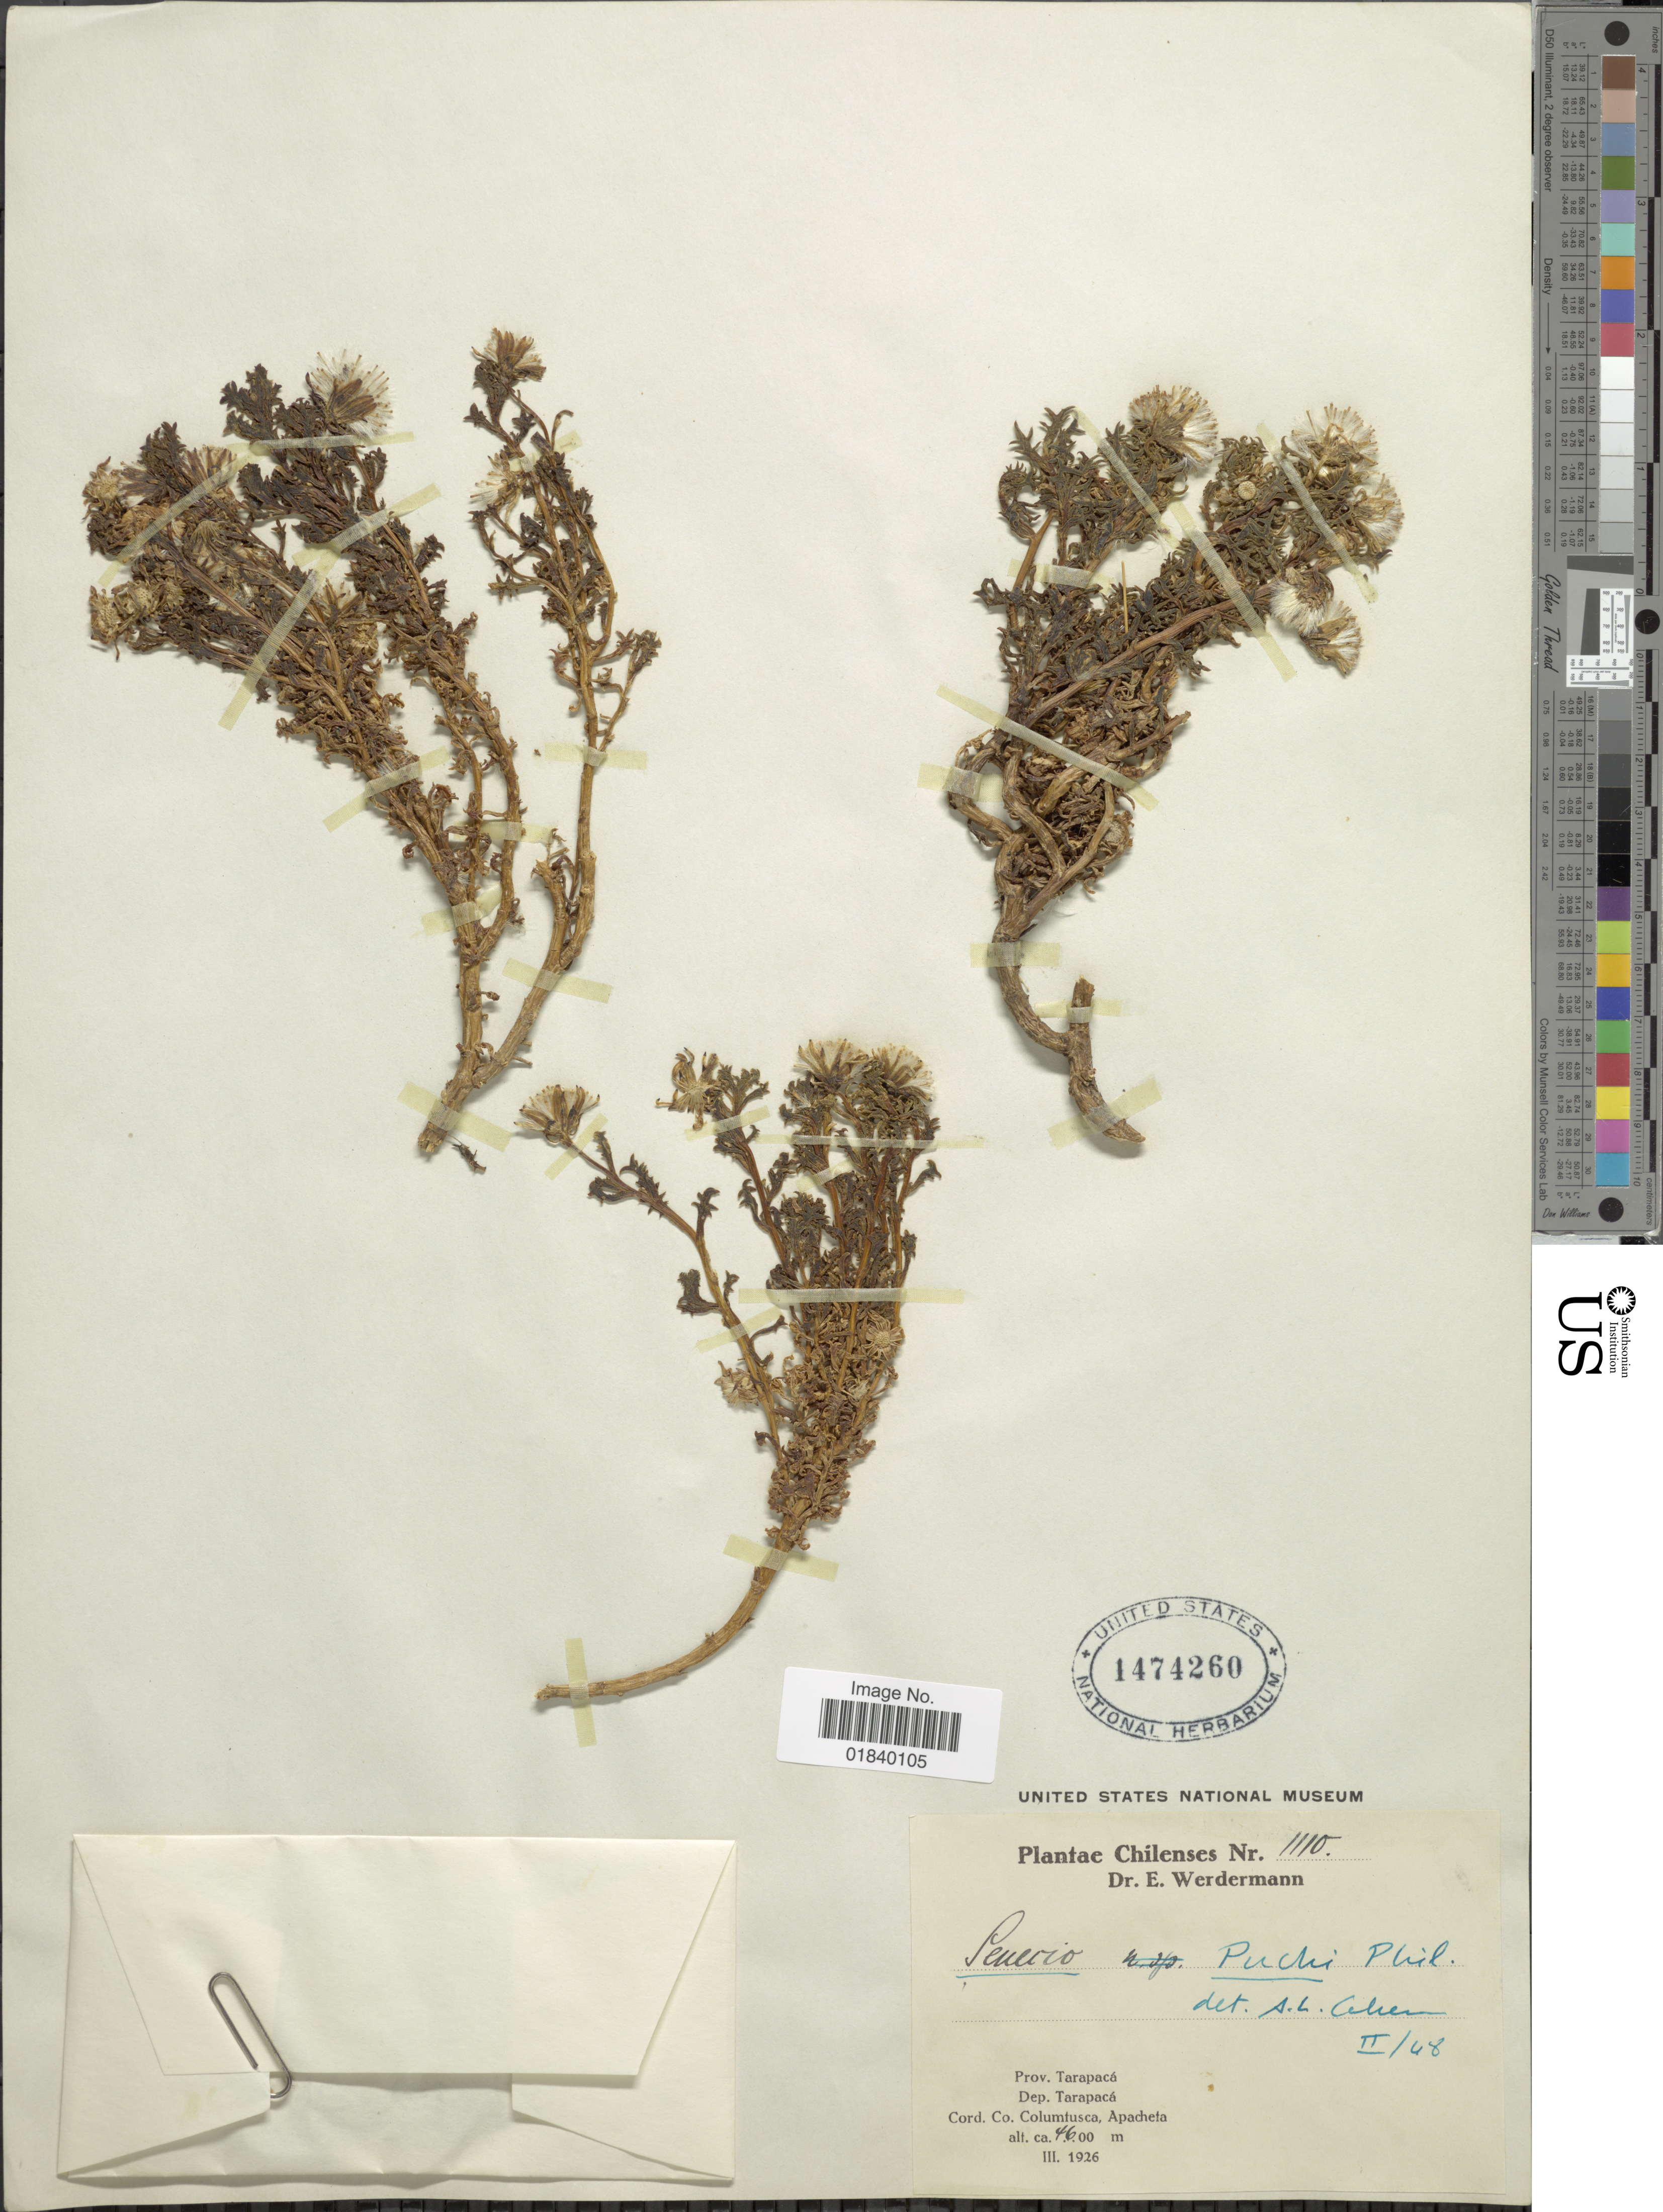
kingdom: Plantae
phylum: Tracheophyta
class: Magnoliopsida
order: Asterales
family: Asteraceae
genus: Senecio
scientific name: Senecio puchii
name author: Phil.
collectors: E. Werdermann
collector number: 1110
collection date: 1926-03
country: Chile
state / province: Tarapacá (I)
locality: Prov. Tarapaca, Dep. Tacapaca, Cord, Co. Columtusca, Apacheta.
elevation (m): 4600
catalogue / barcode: US 1474260